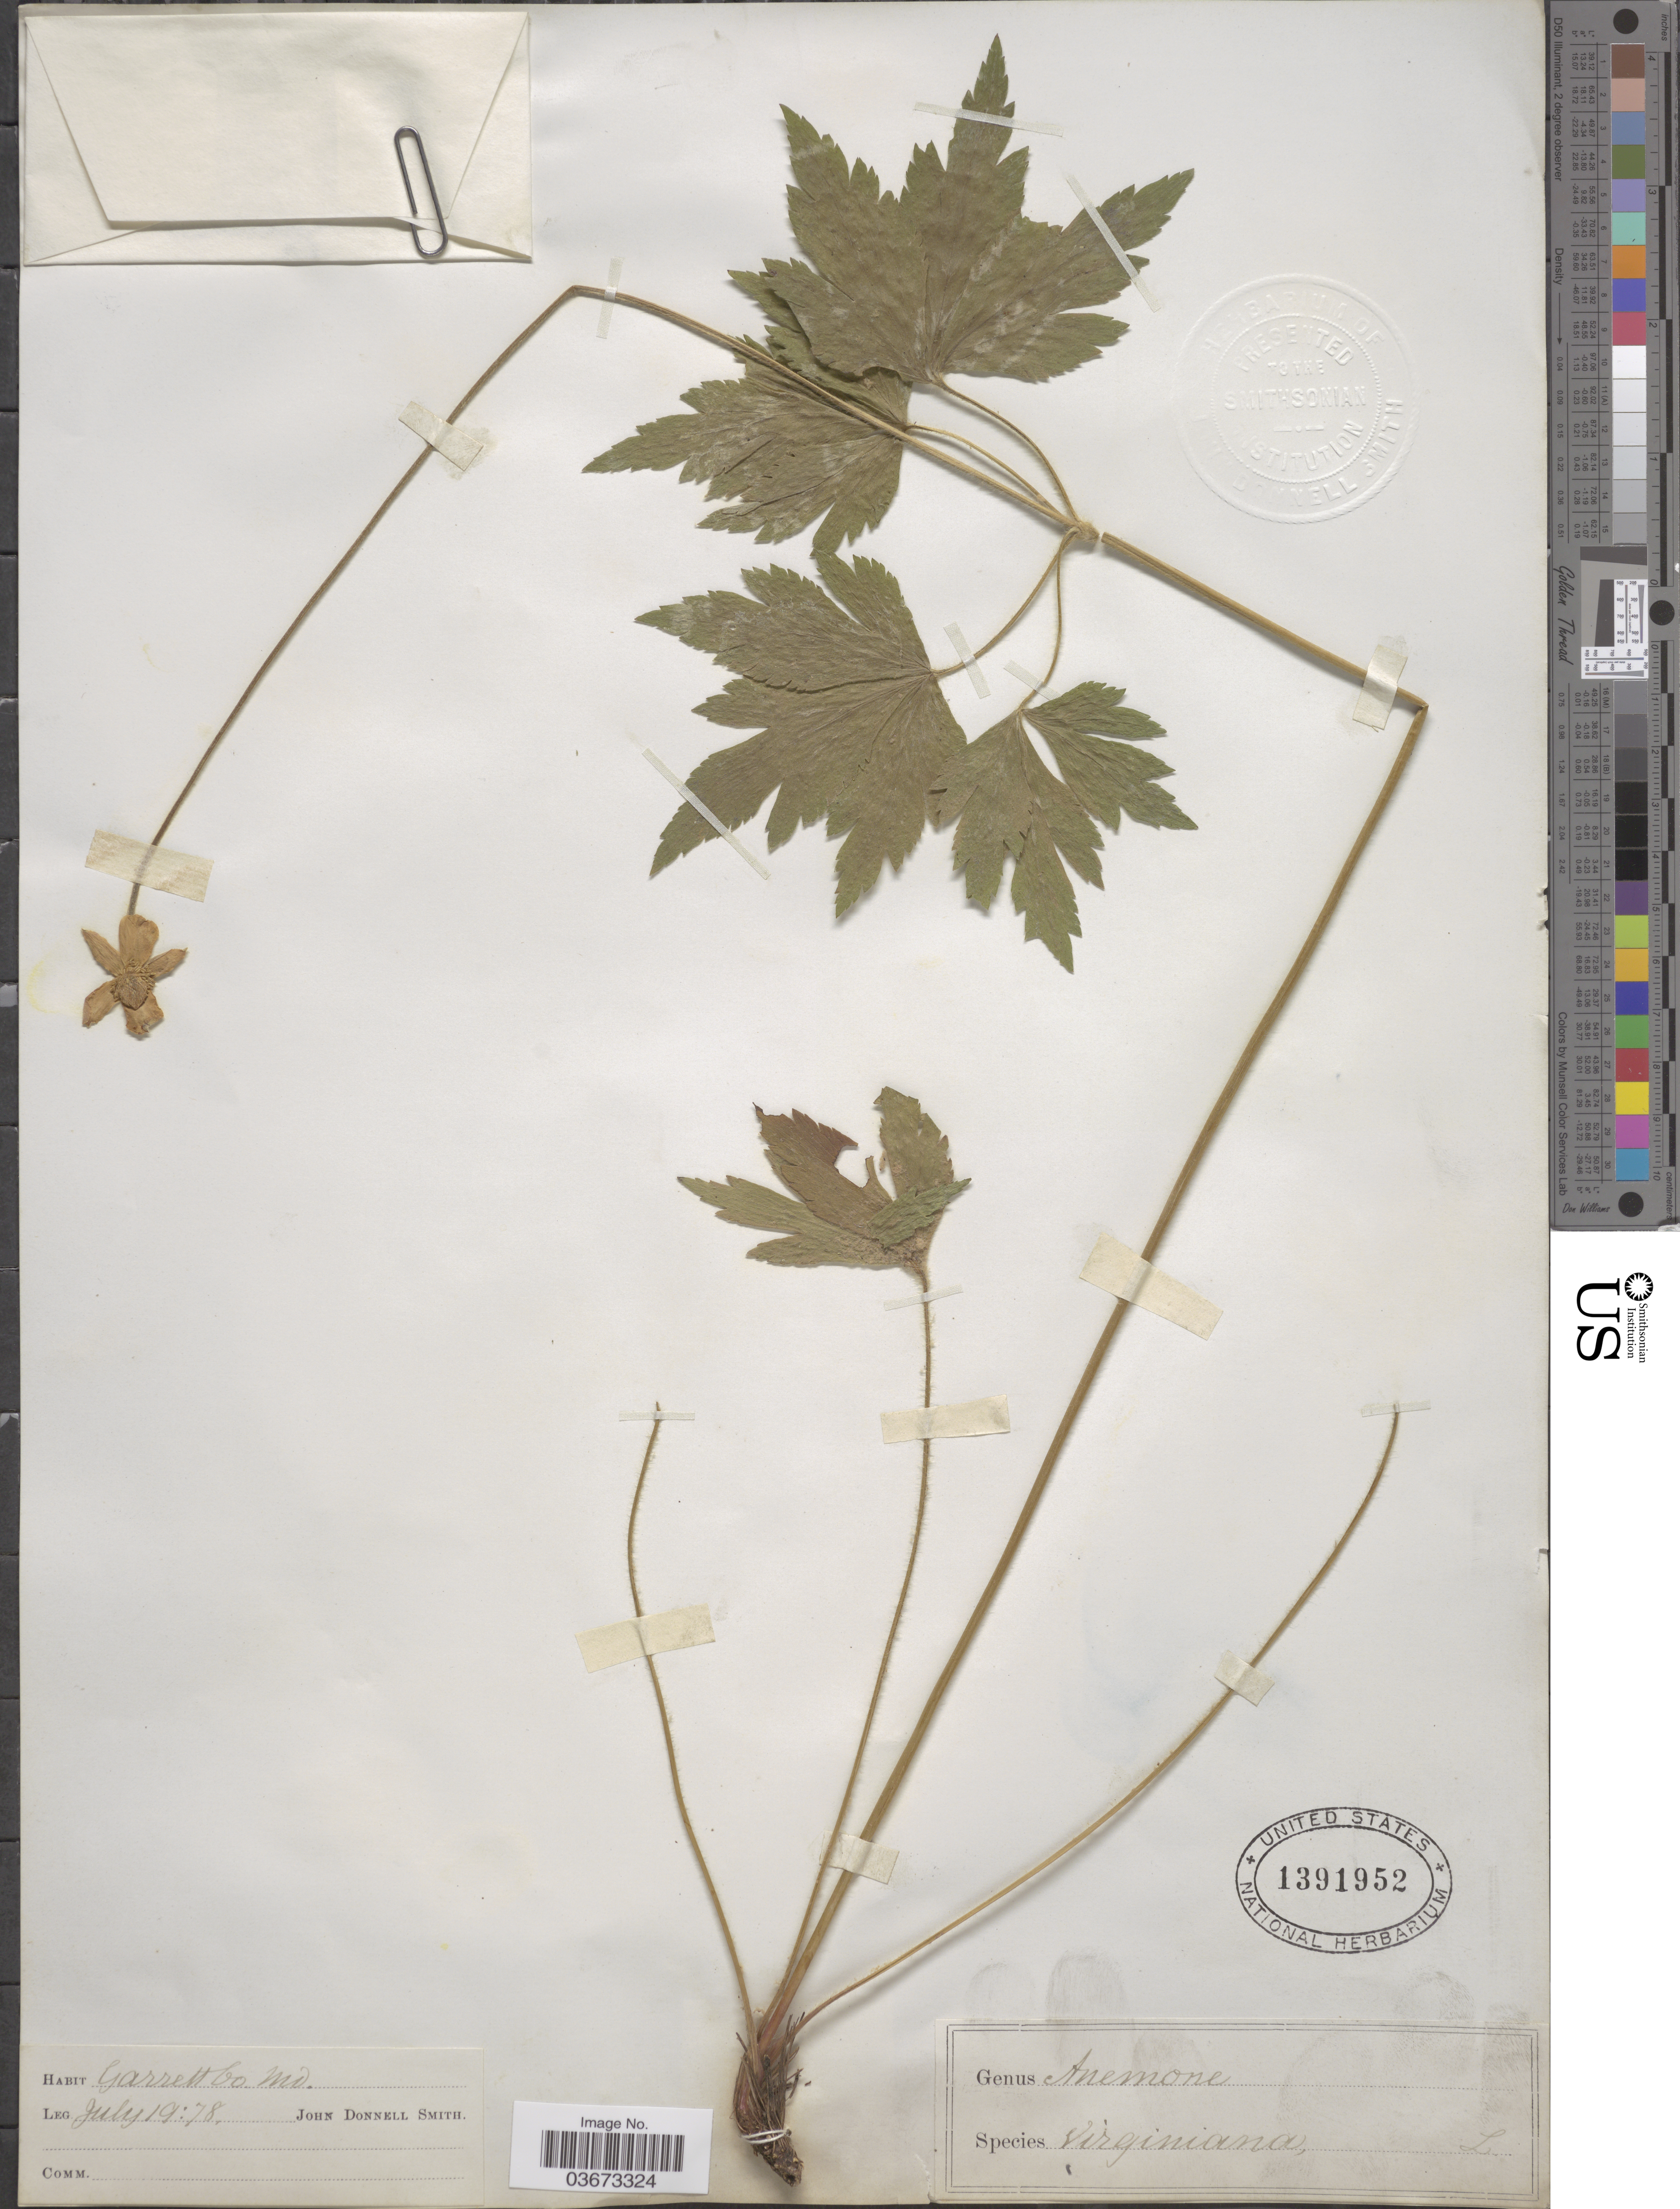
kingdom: Plantae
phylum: Tracheophyta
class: Magnoliopsida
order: Ranunculales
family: Ranunculaceae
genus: Anemone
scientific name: Anemone virginiana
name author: L.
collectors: J. Donnell Smith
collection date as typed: Transcribed d/m/y: 19/7/78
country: United States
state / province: Maryland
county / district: Garrett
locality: Garrett Co.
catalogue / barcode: US 1391952